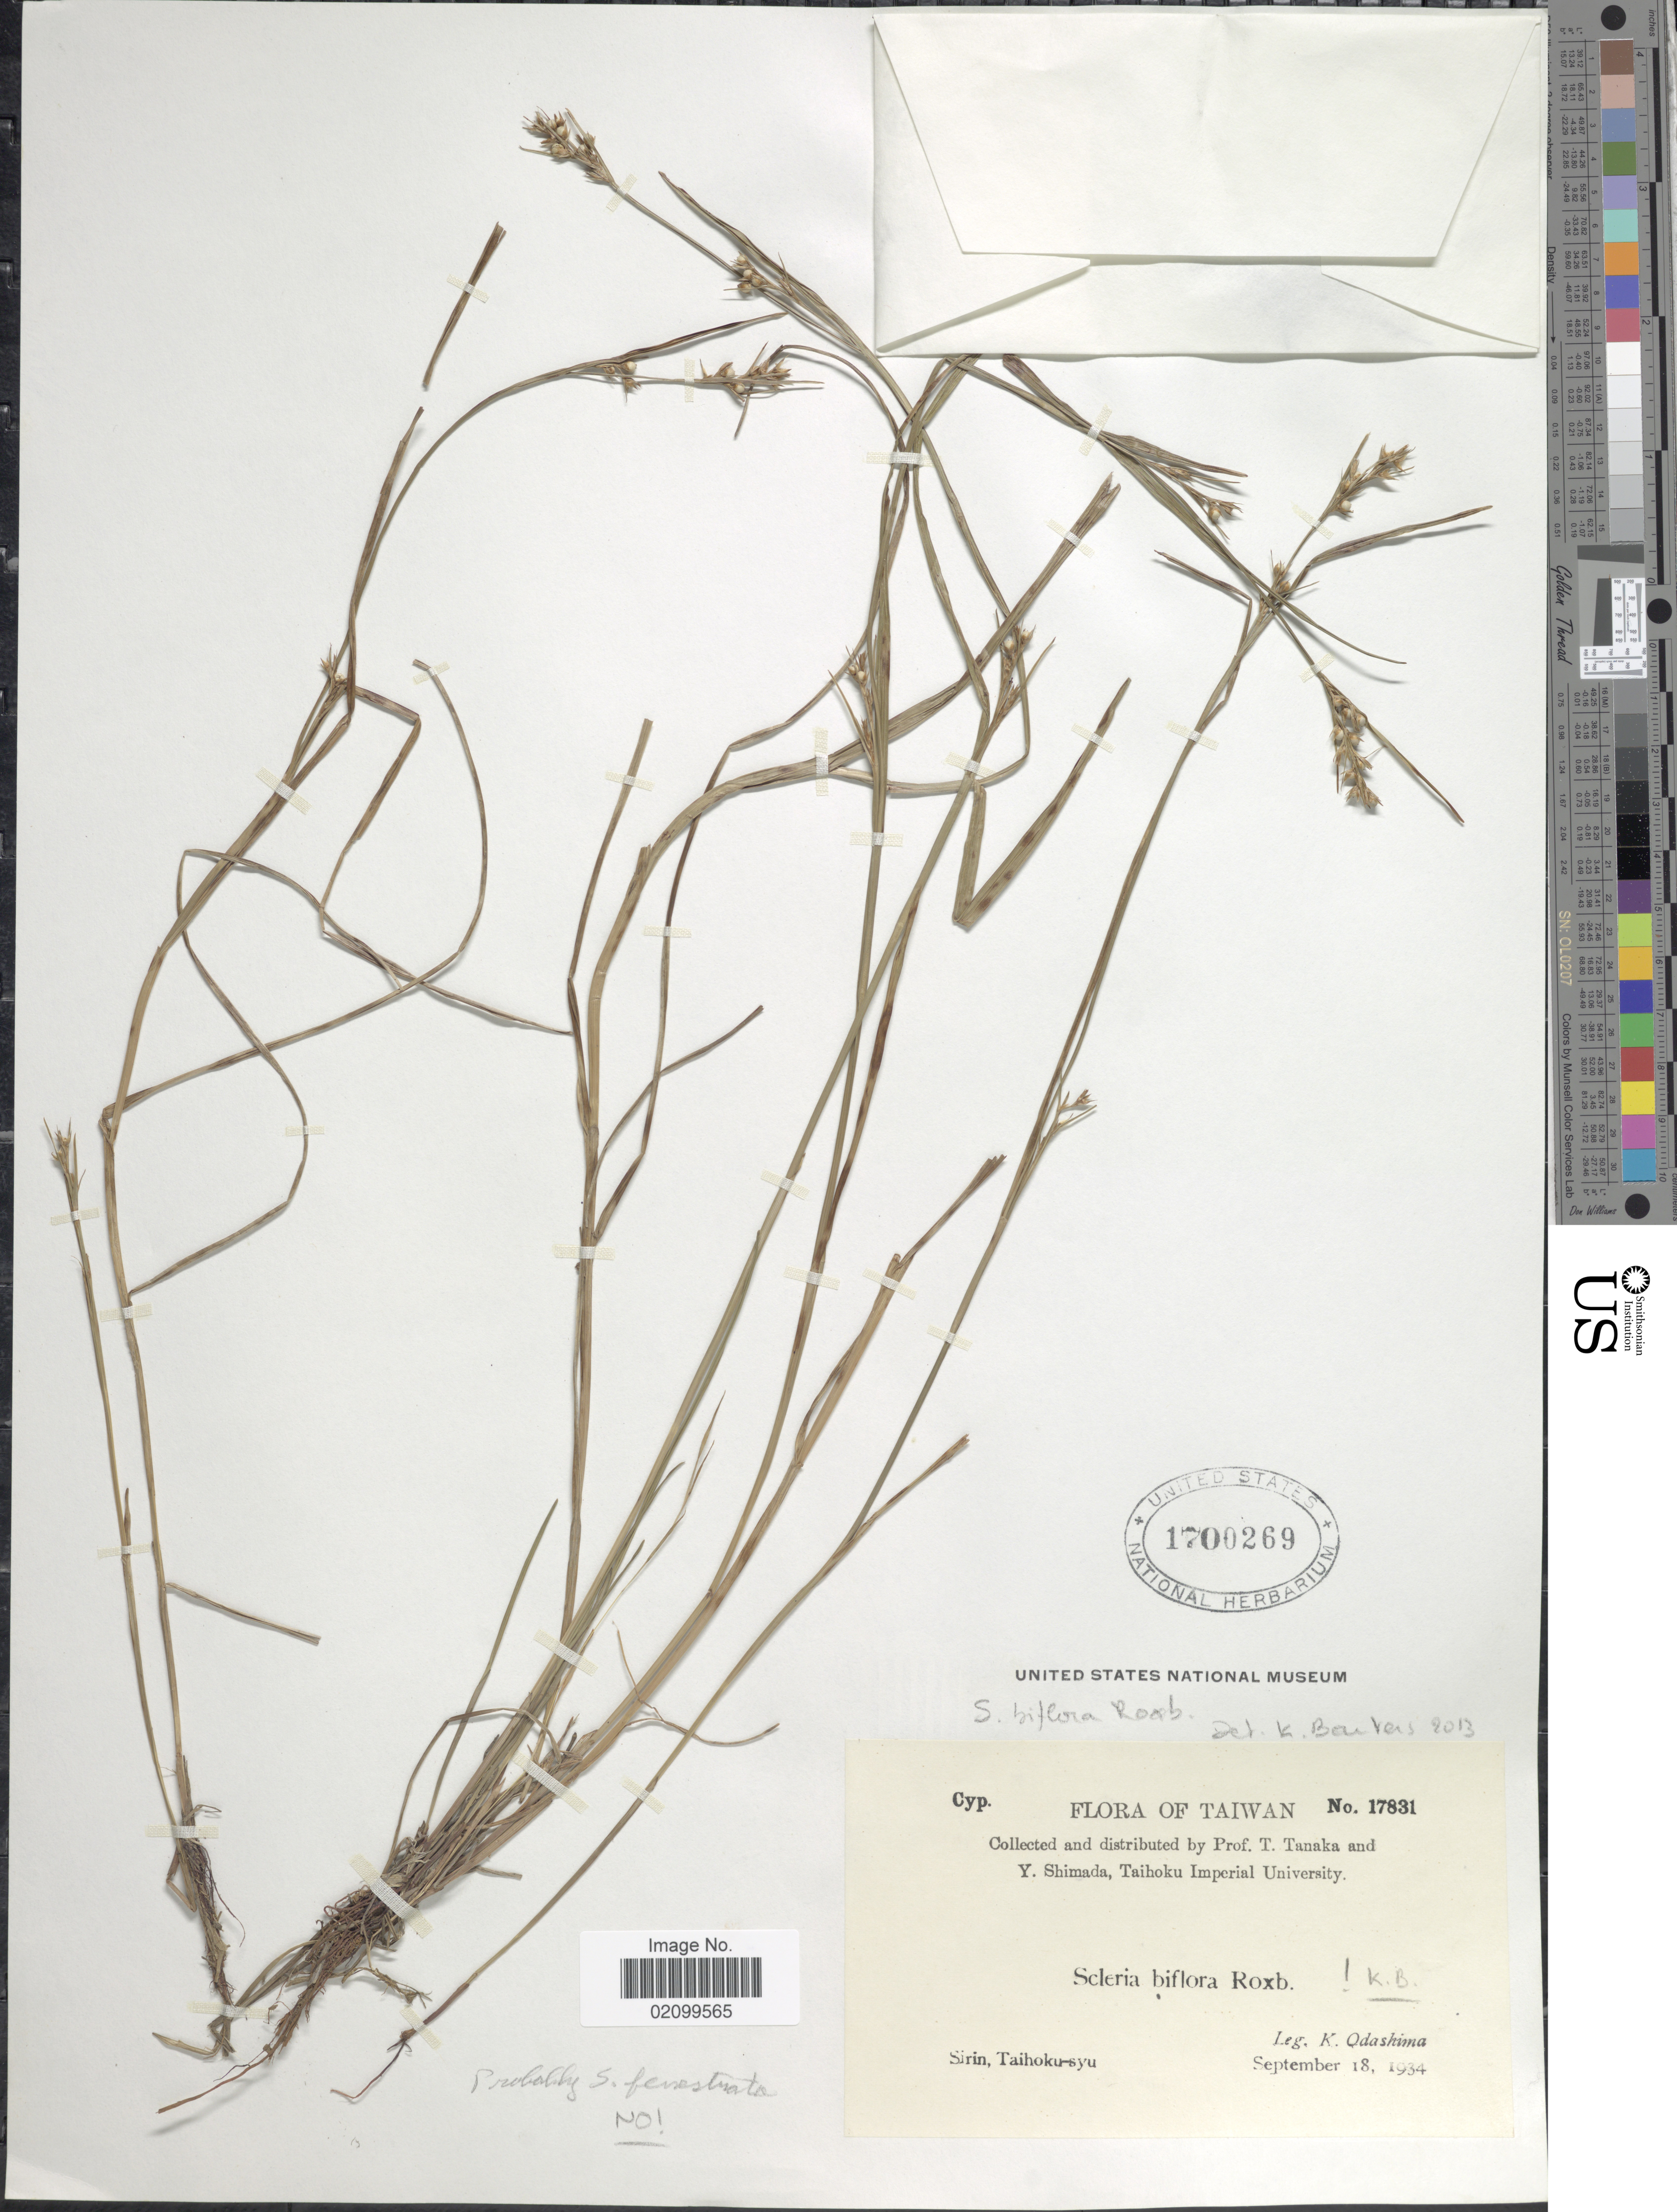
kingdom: Plantae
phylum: Tracheophyta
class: Liliopsida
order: Poales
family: Cyperaceae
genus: Scleria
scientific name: Scleria parvula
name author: Steud.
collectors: K. Odashima, T. Tanaka & Y. Shimada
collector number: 17831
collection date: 1934-09-18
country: Taiwan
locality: Sirin, Taihoku-syu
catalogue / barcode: US 1700269